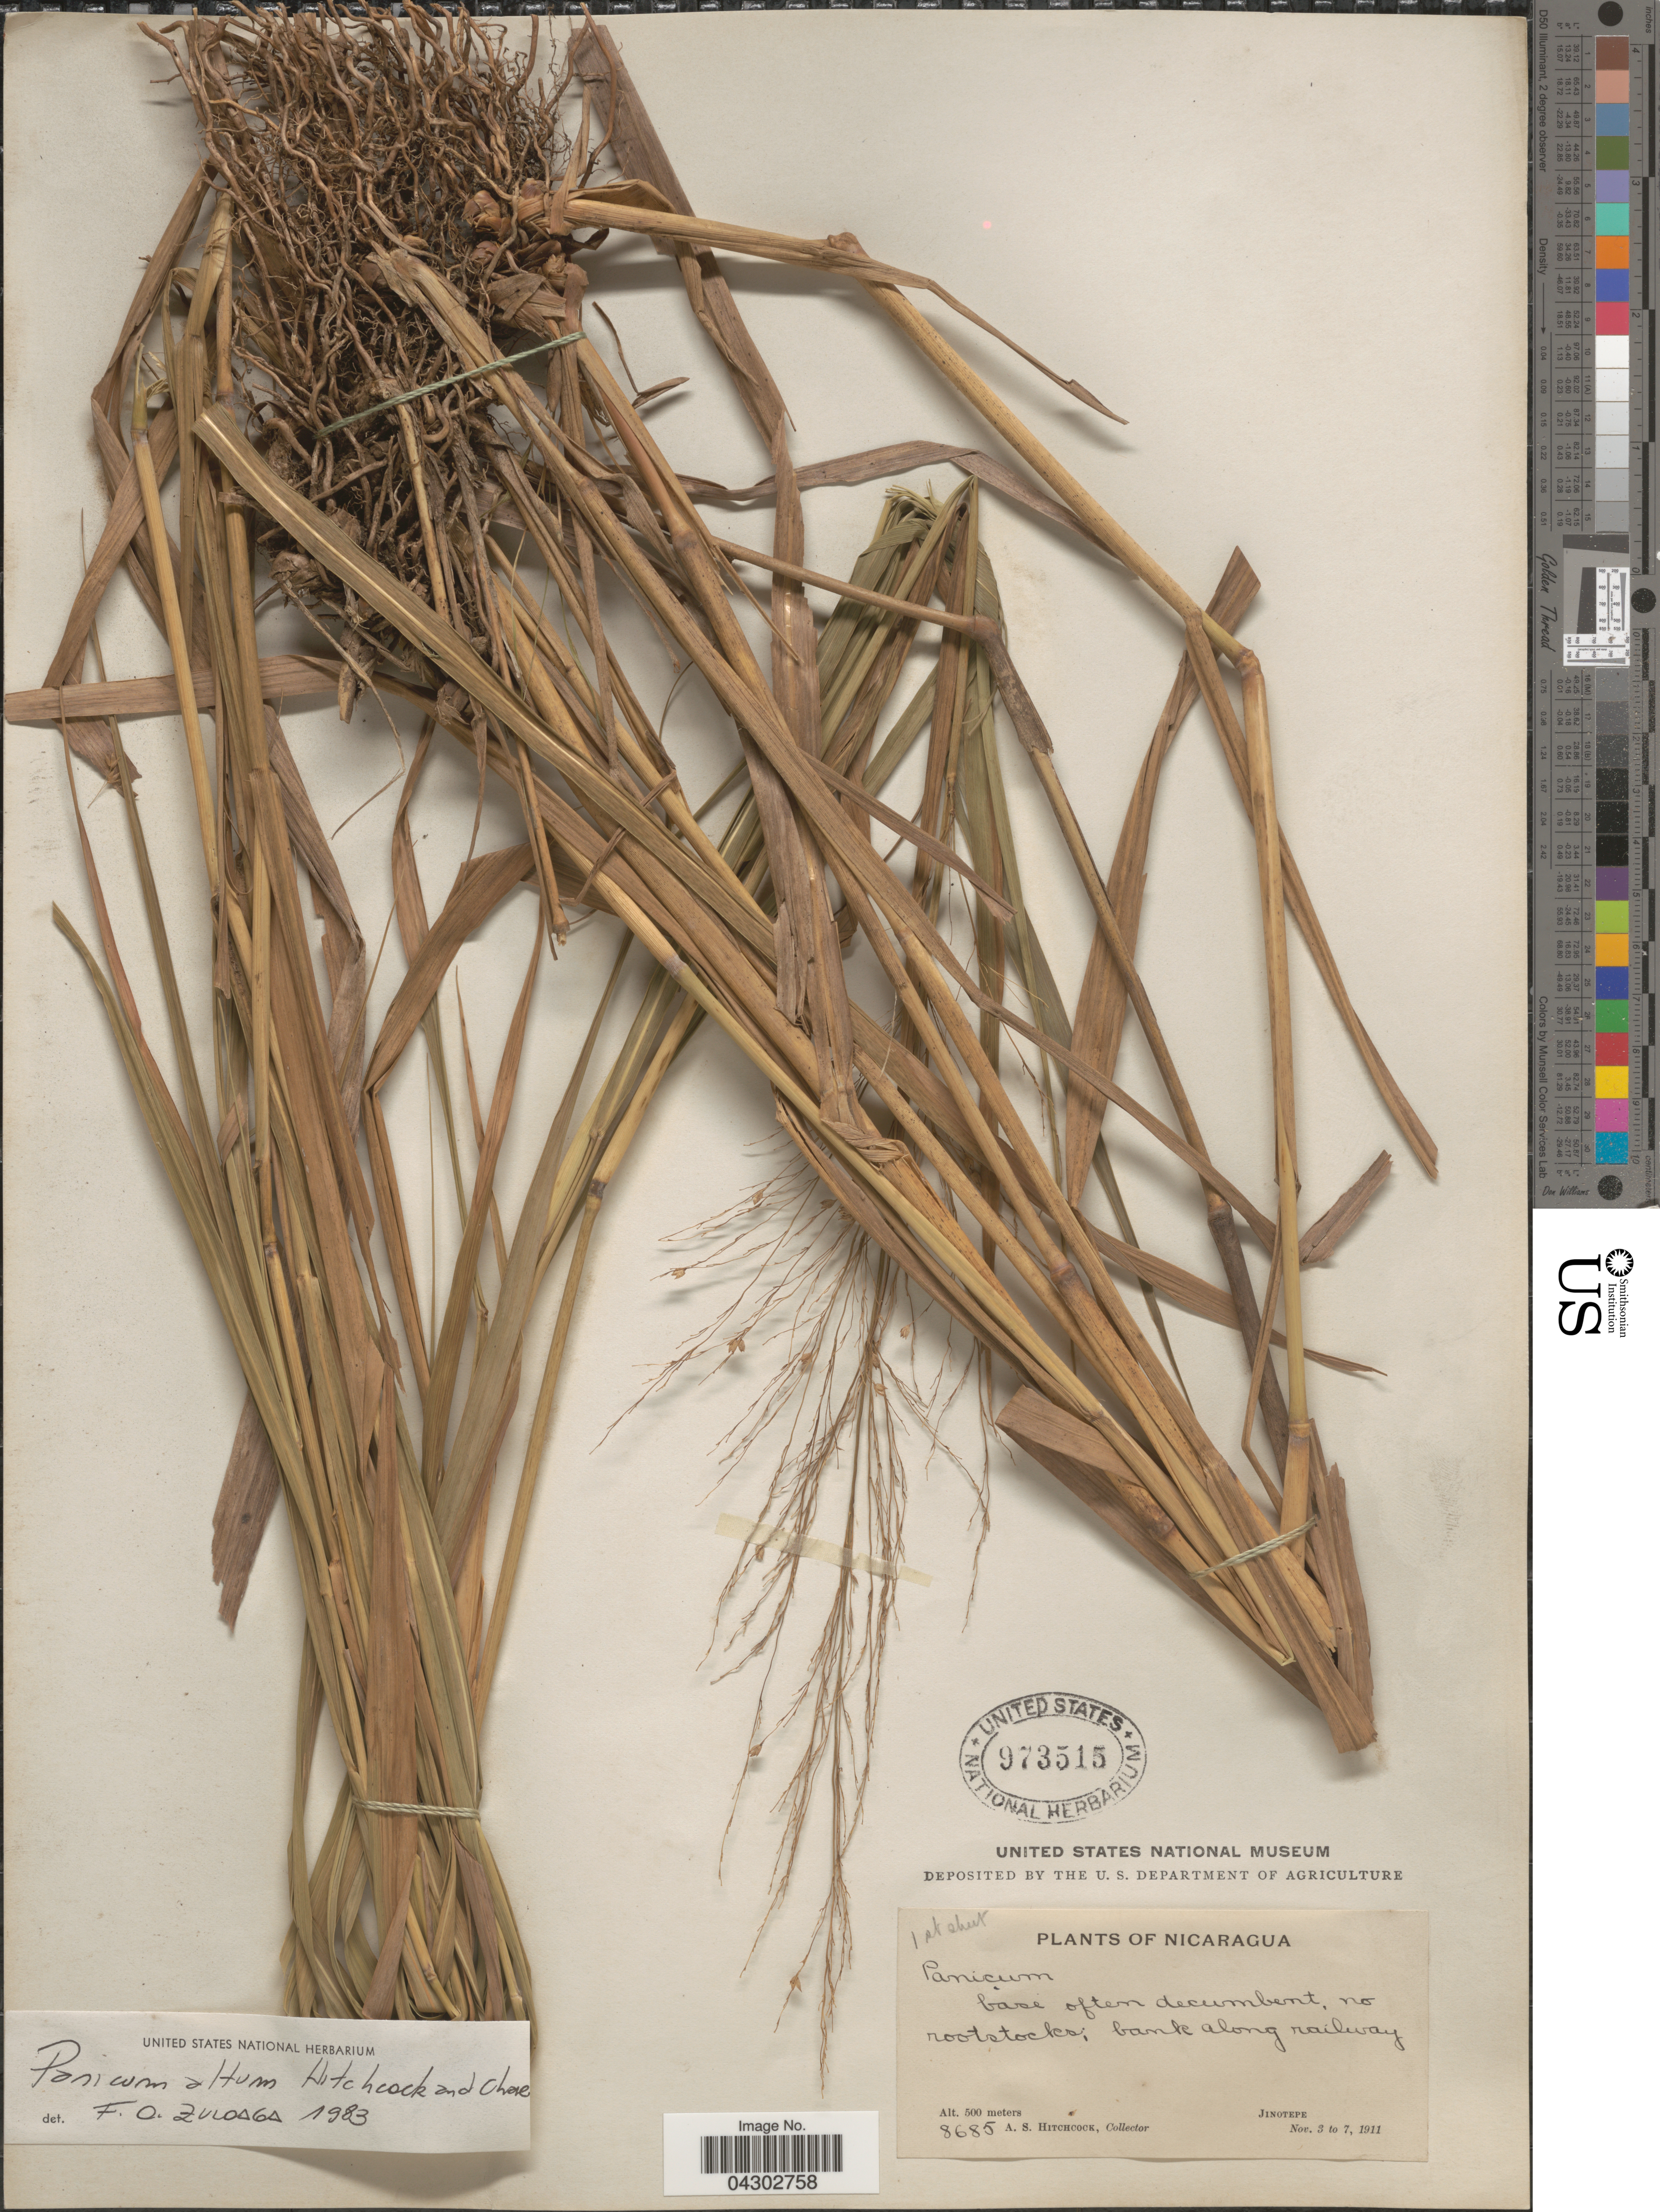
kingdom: Plantae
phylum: Tracheophyta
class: Liliopsida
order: Poales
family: Poaceae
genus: Panicum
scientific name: Panicum altum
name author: Hitchc. & Chase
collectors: A. S. Hitchcock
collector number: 8685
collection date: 1911-11-03/1911-11-07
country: Nicaragua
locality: Jinotepe.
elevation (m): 500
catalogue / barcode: US 973515